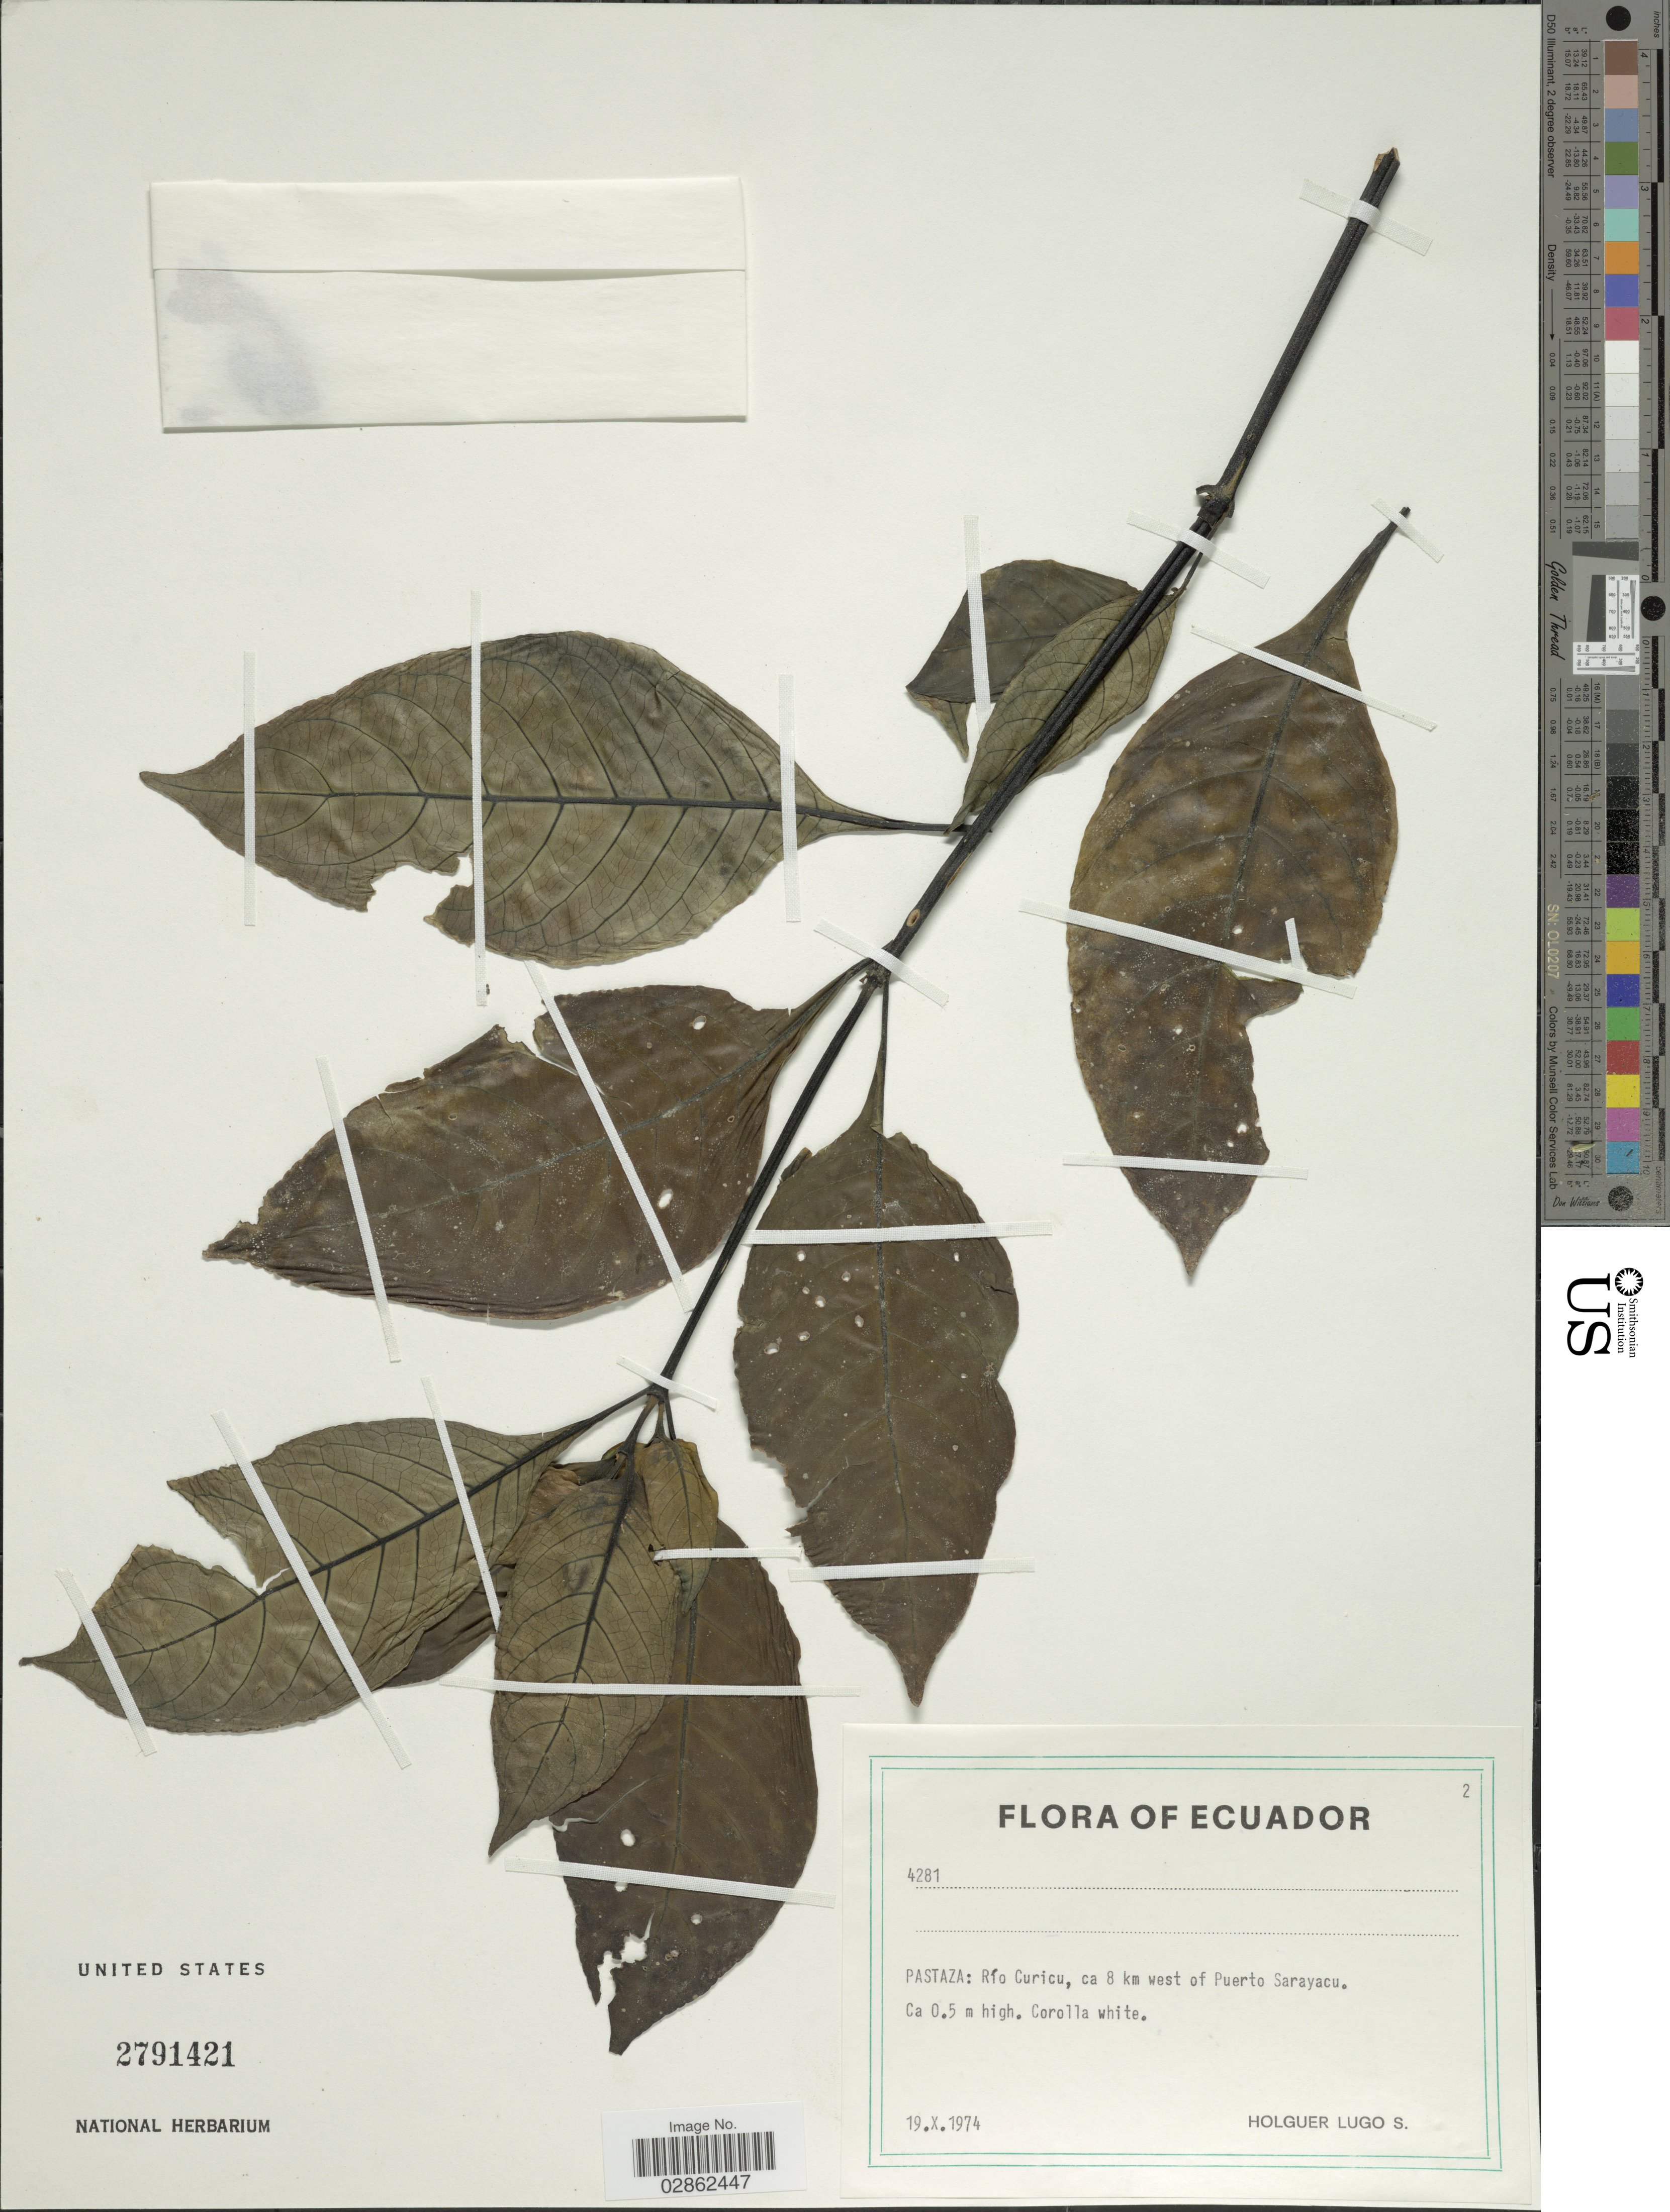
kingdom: Plantae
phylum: Tracheophyta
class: Magnoliopsida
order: Lamiales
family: Acanthaceae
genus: Ruellia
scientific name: Ruellia tubiflora f. alba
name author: Leonard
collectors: H. Lugo S.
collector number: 4281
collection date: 1974-10-19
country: Ecuador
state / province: Pastaza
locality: Río Curicu, ca 8 km west of Puerto Sarayacu.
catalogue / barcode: US 2791421